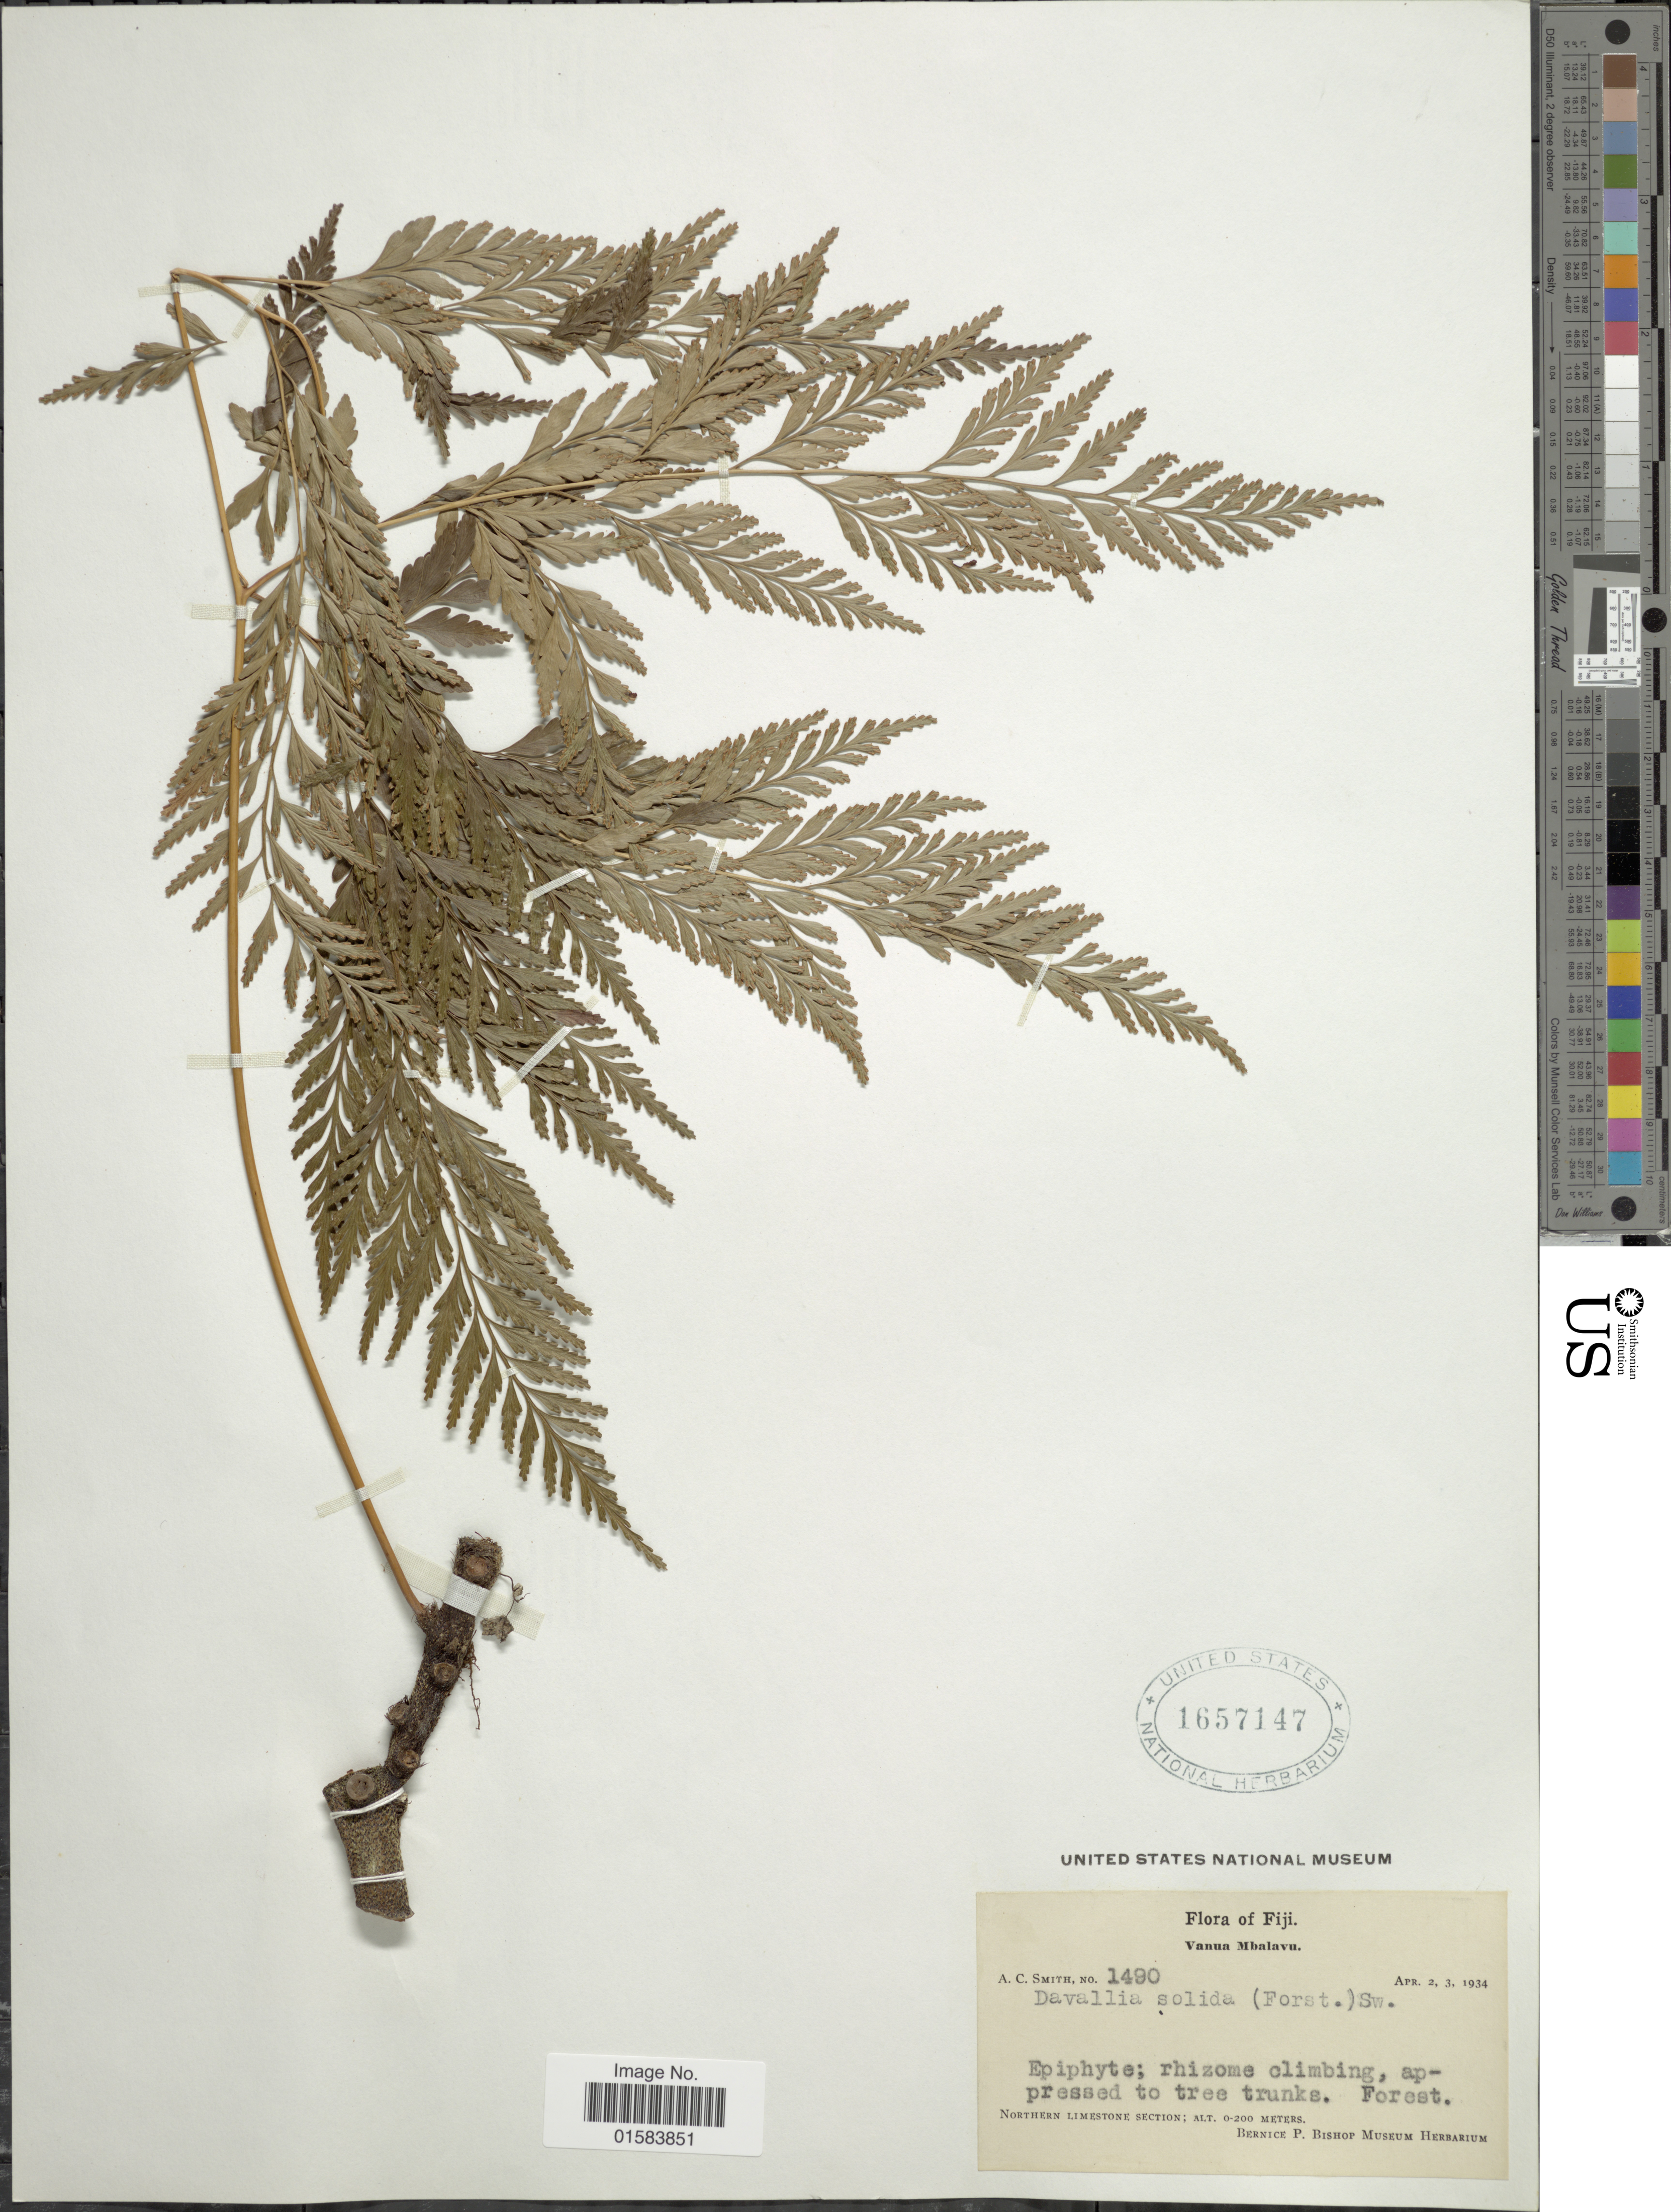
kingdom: Plantae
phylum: Tracheophyta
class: Polypodiopsida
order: Polypodiales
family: Davalliaceae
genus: Davallia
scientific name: Davallia solida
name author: (G. Forst.) Sw.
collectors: A. C. Smith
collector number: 1490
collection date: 1934-04-02/1934-04-03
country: Fiji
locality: Vanua Mbalavu, Northern Limestone section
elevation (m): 0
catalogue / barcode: US 1657147